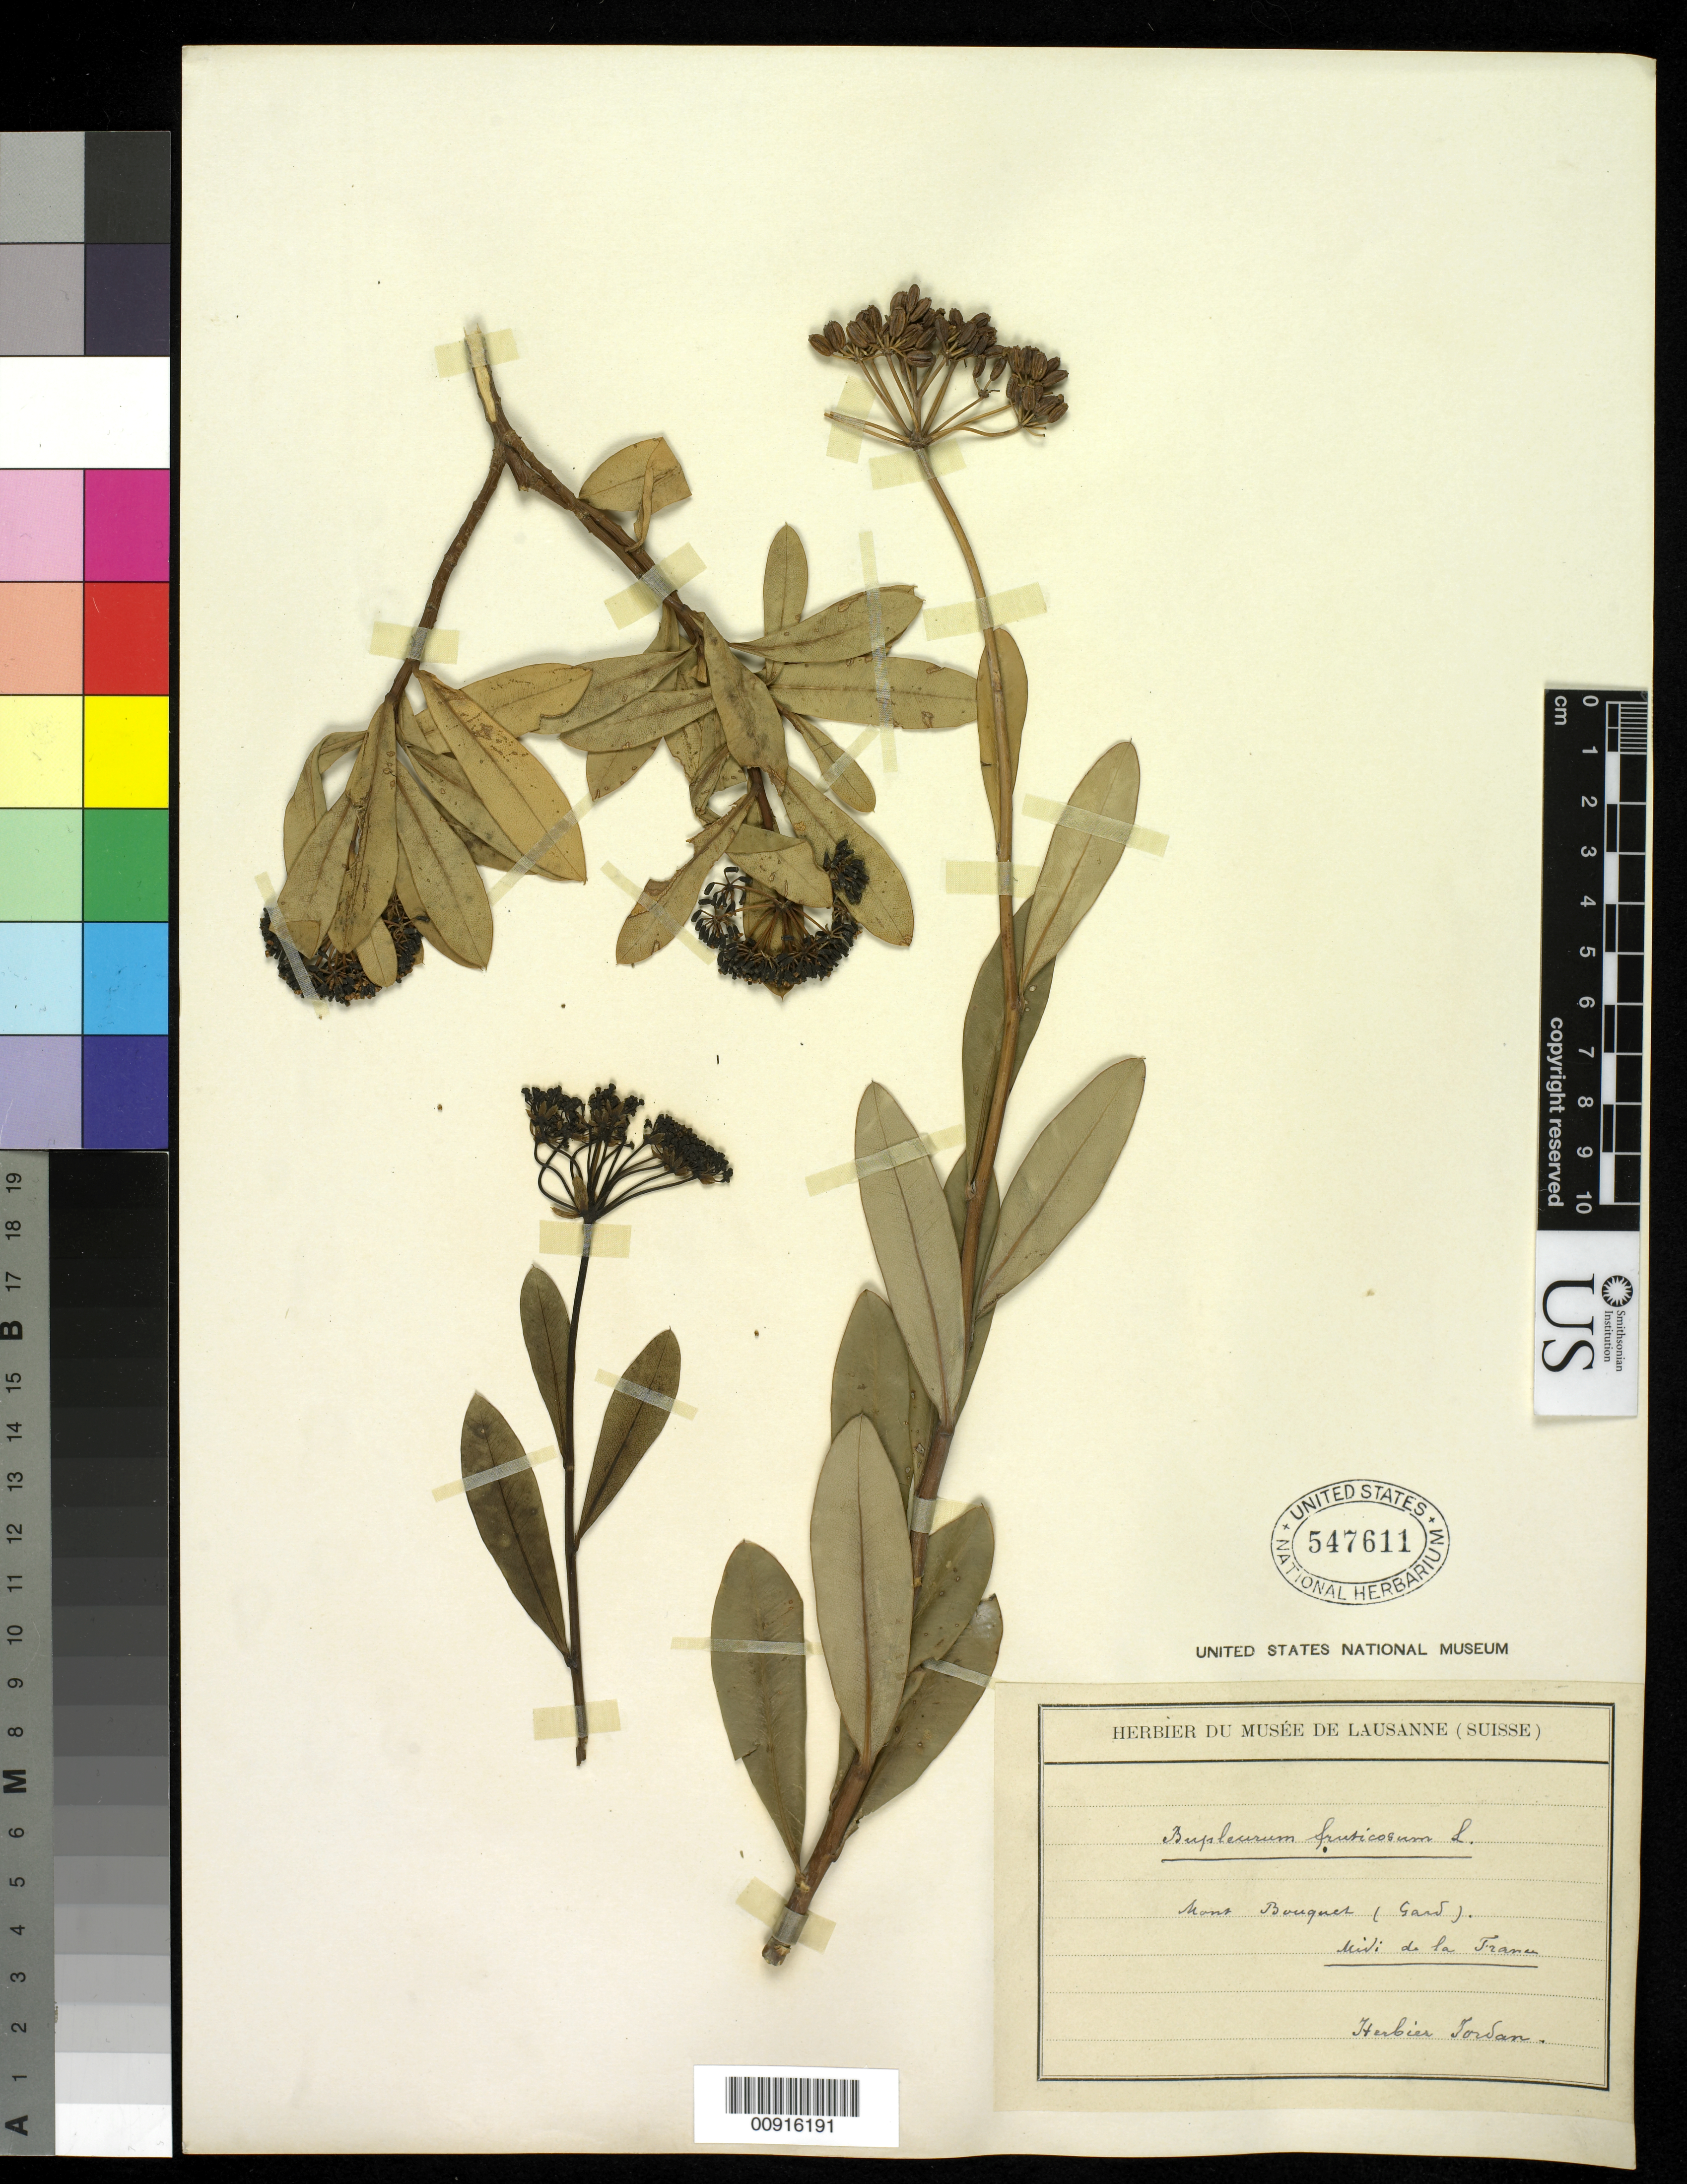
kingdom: Plantae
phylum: Tracheophyta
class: Magnoliopsida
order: Apiales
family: Apiaceae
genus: Bupleurum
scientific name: Bupleurum fruticosum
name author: L.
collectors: C. Jordan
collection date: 1814/1897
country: France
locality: Mont Bouquet (Gard.)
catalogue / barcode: US 547611